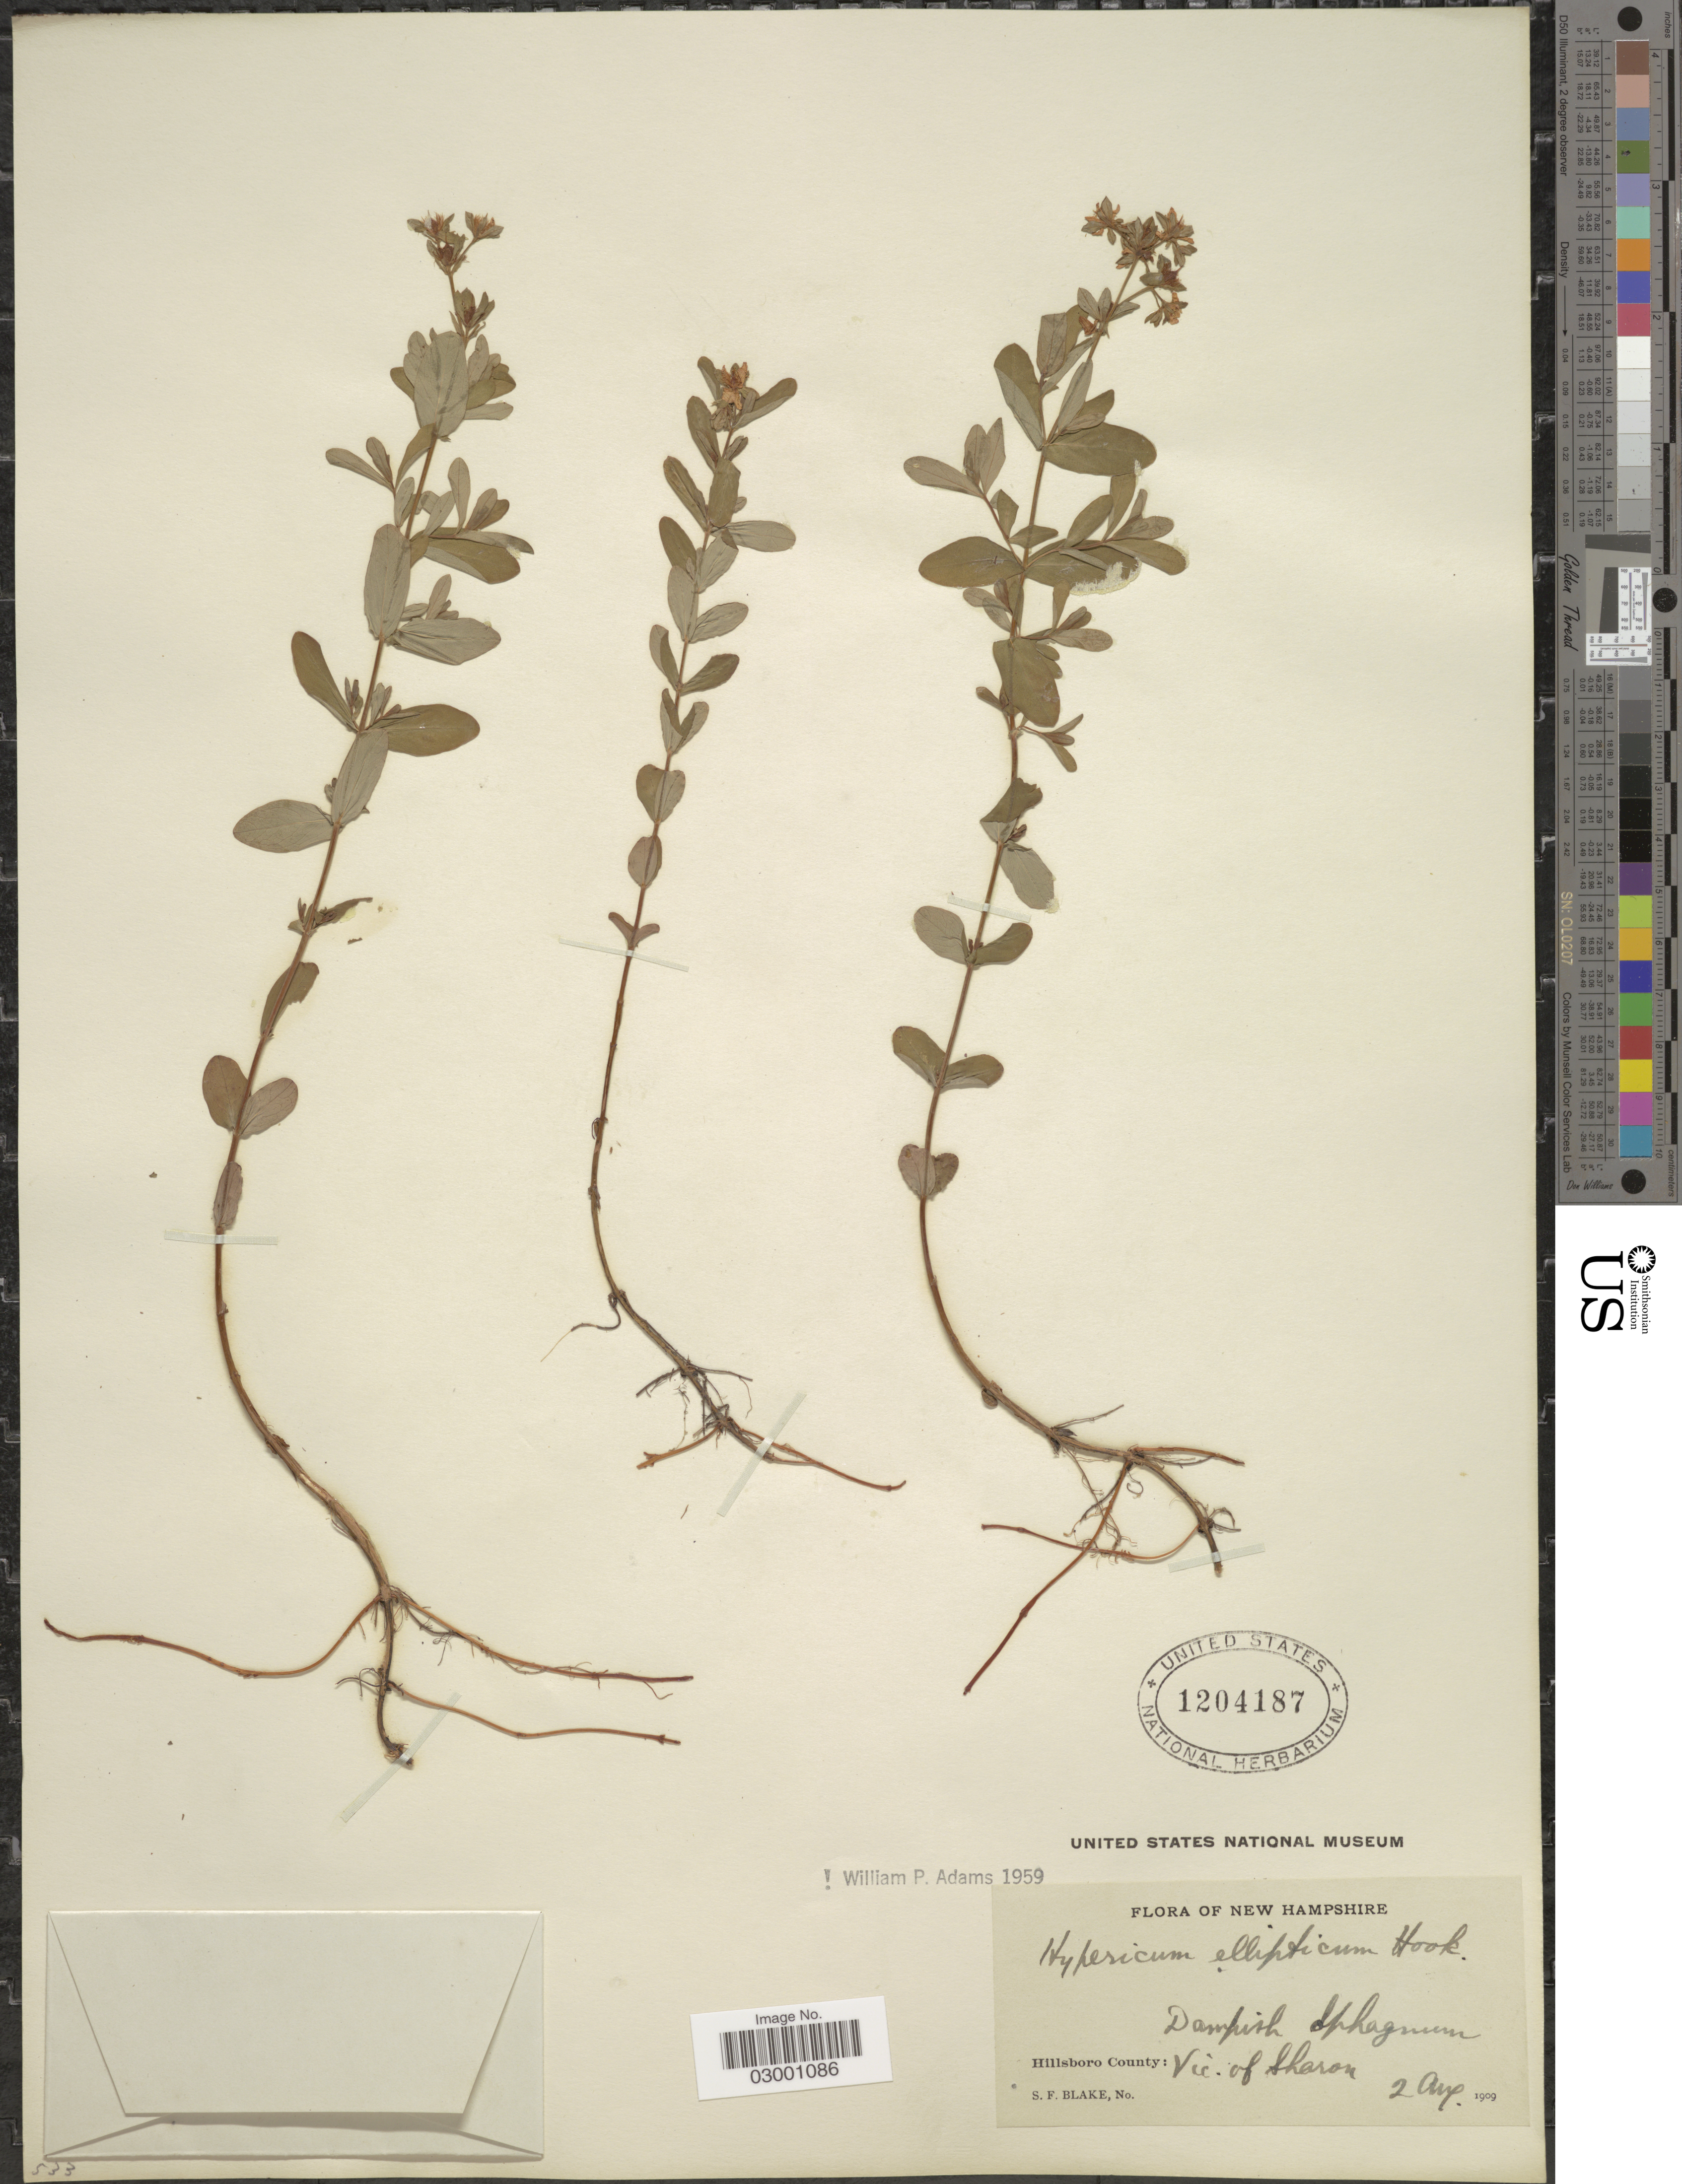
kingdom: Plantae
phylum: Tracheophyta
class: Magnoliopsida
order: Malpighiales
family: Hypericaceae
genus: Hypericum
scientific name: Hypericum ellipticum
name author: Hook.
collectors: S. Blake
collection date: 1909-08-02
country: United States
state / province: New Hampshire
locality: Hillsboro County: Vic. of Sharon.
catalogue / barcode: US 1204187